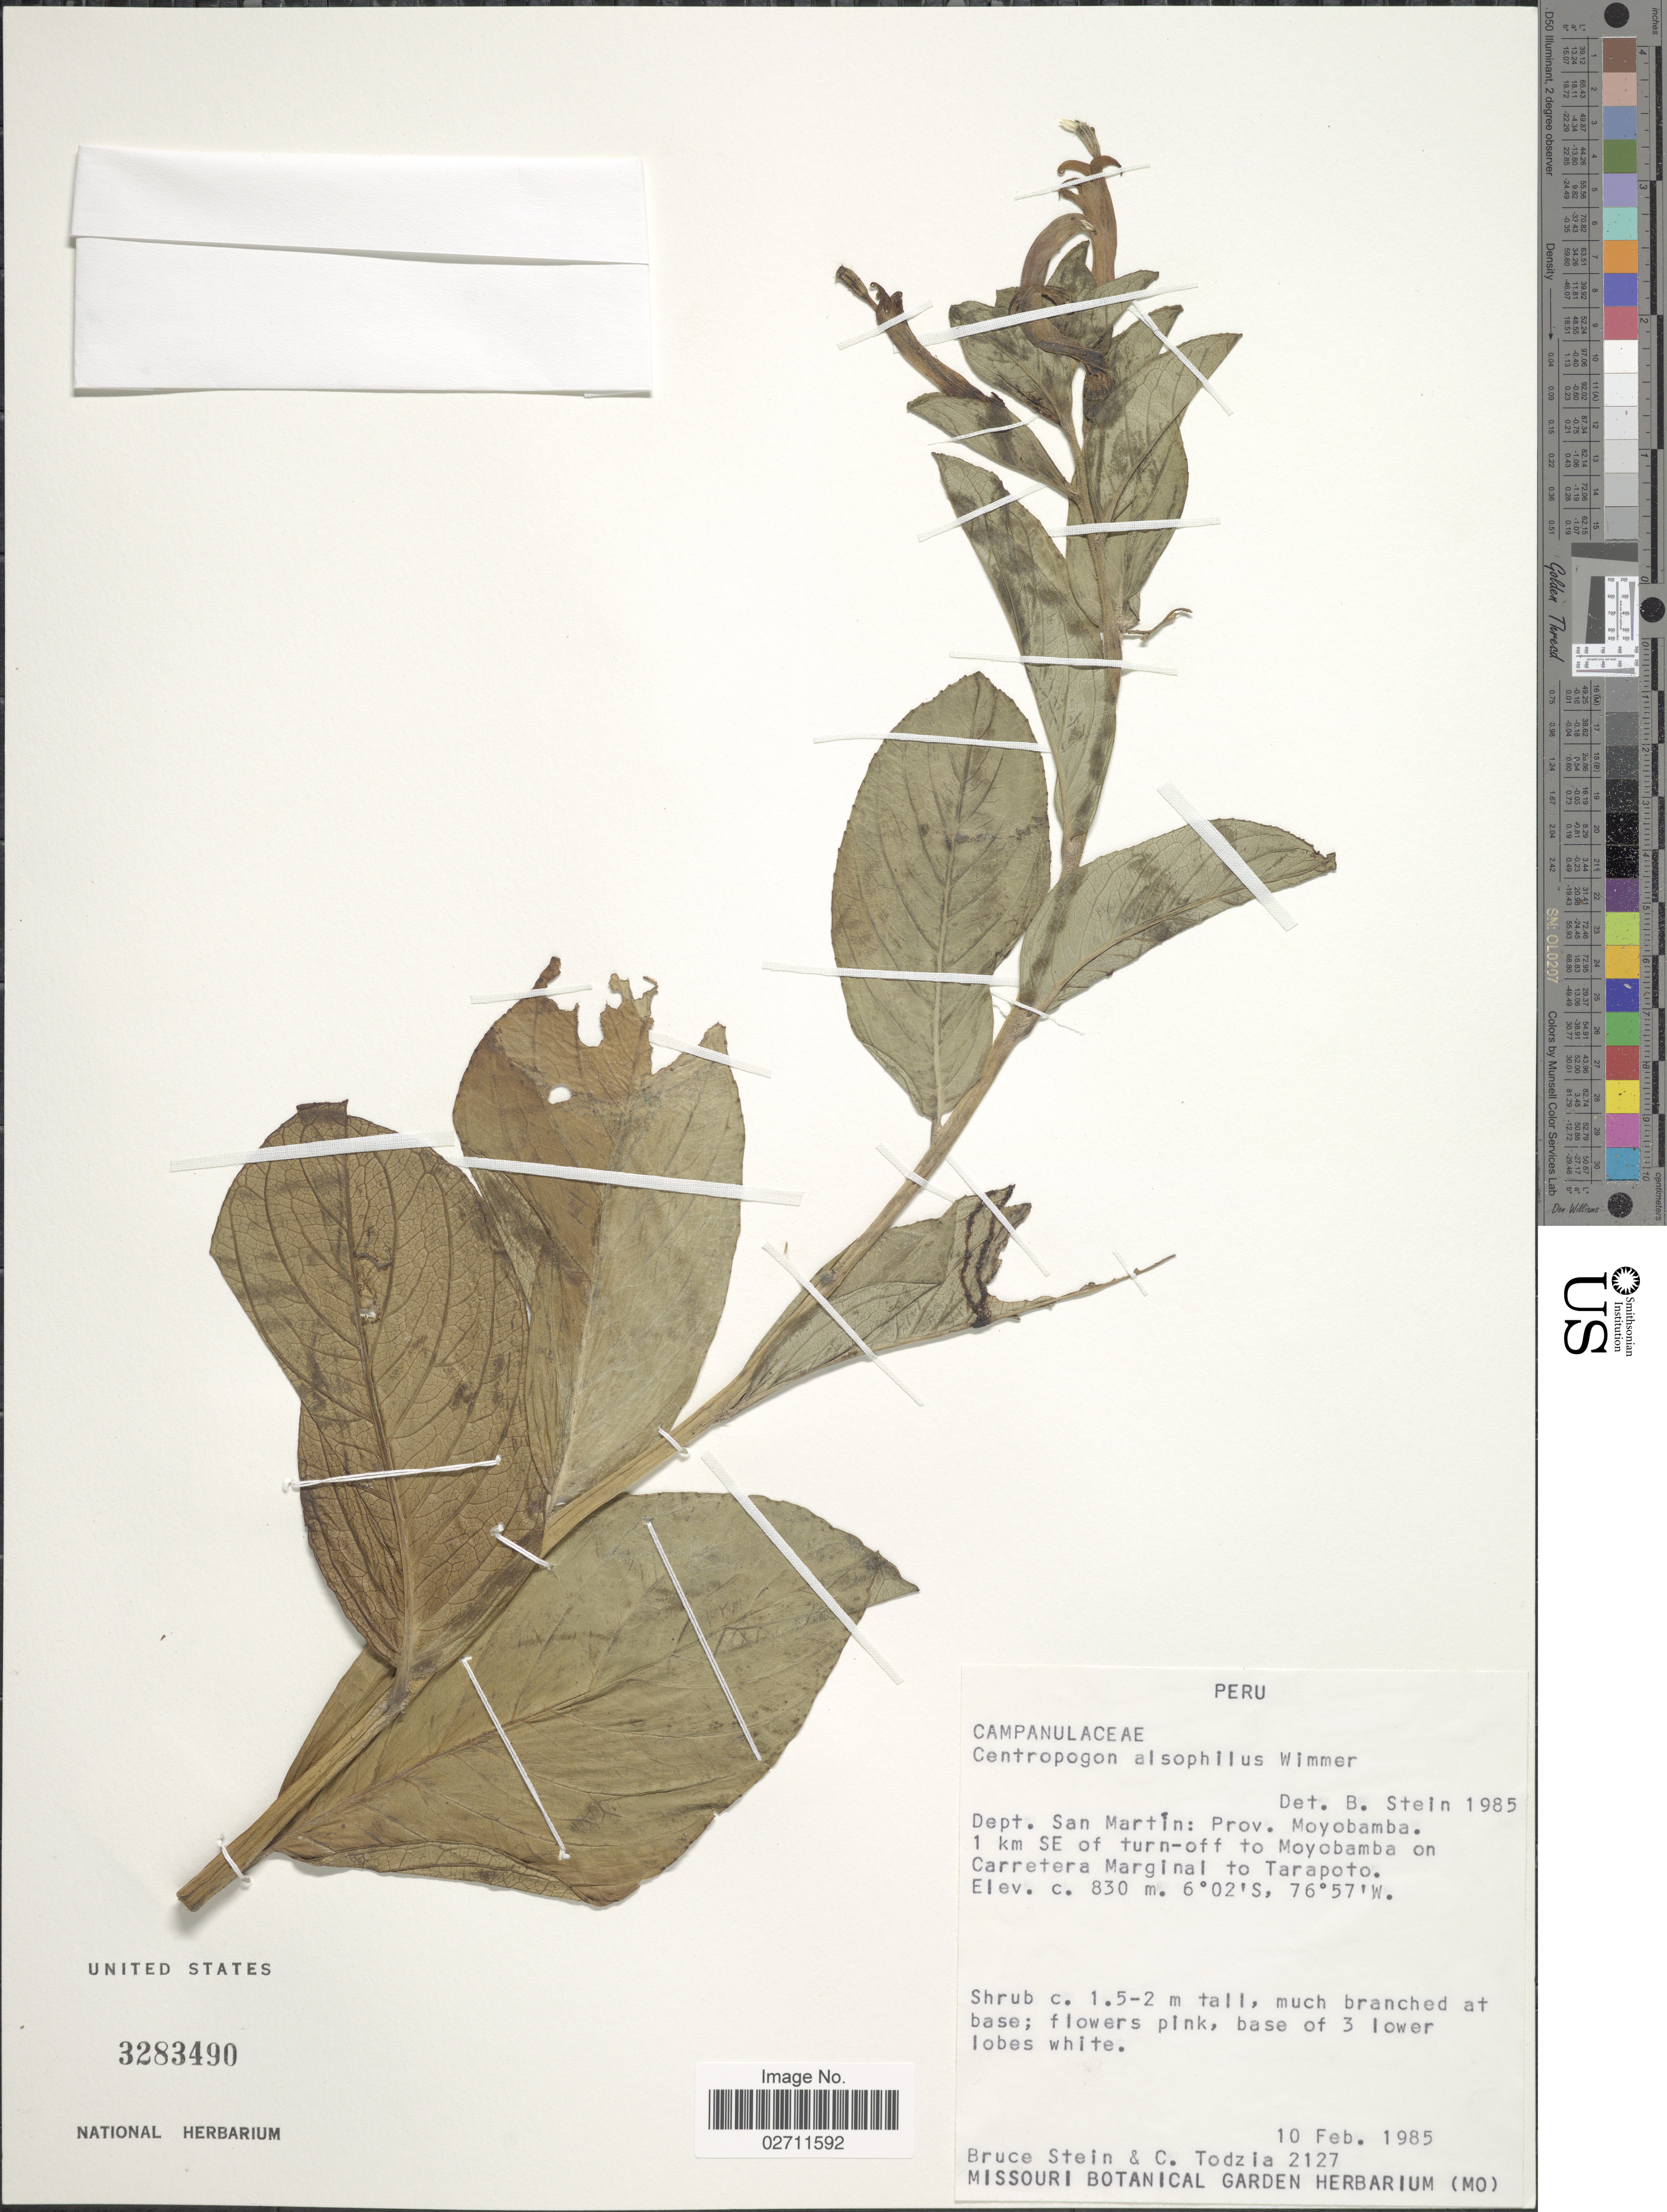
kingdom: Plantae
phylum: Tracheophyta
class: Magnoliopsida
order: Asterales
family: Campanulaceae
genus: Centropogon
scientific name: Centropogon alsophilus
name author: E. Wimm. in J.F. Macbr.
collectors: B. A. Stein & C. A. Todzia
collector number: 2127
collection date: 1985-02-10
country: Peru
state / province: San Martín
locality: Prov. Moyobamba 1 km SE of turn-off to Moyobamba on Carretera Marginal to Tarapoto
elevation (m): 830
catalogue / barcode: US 3283490